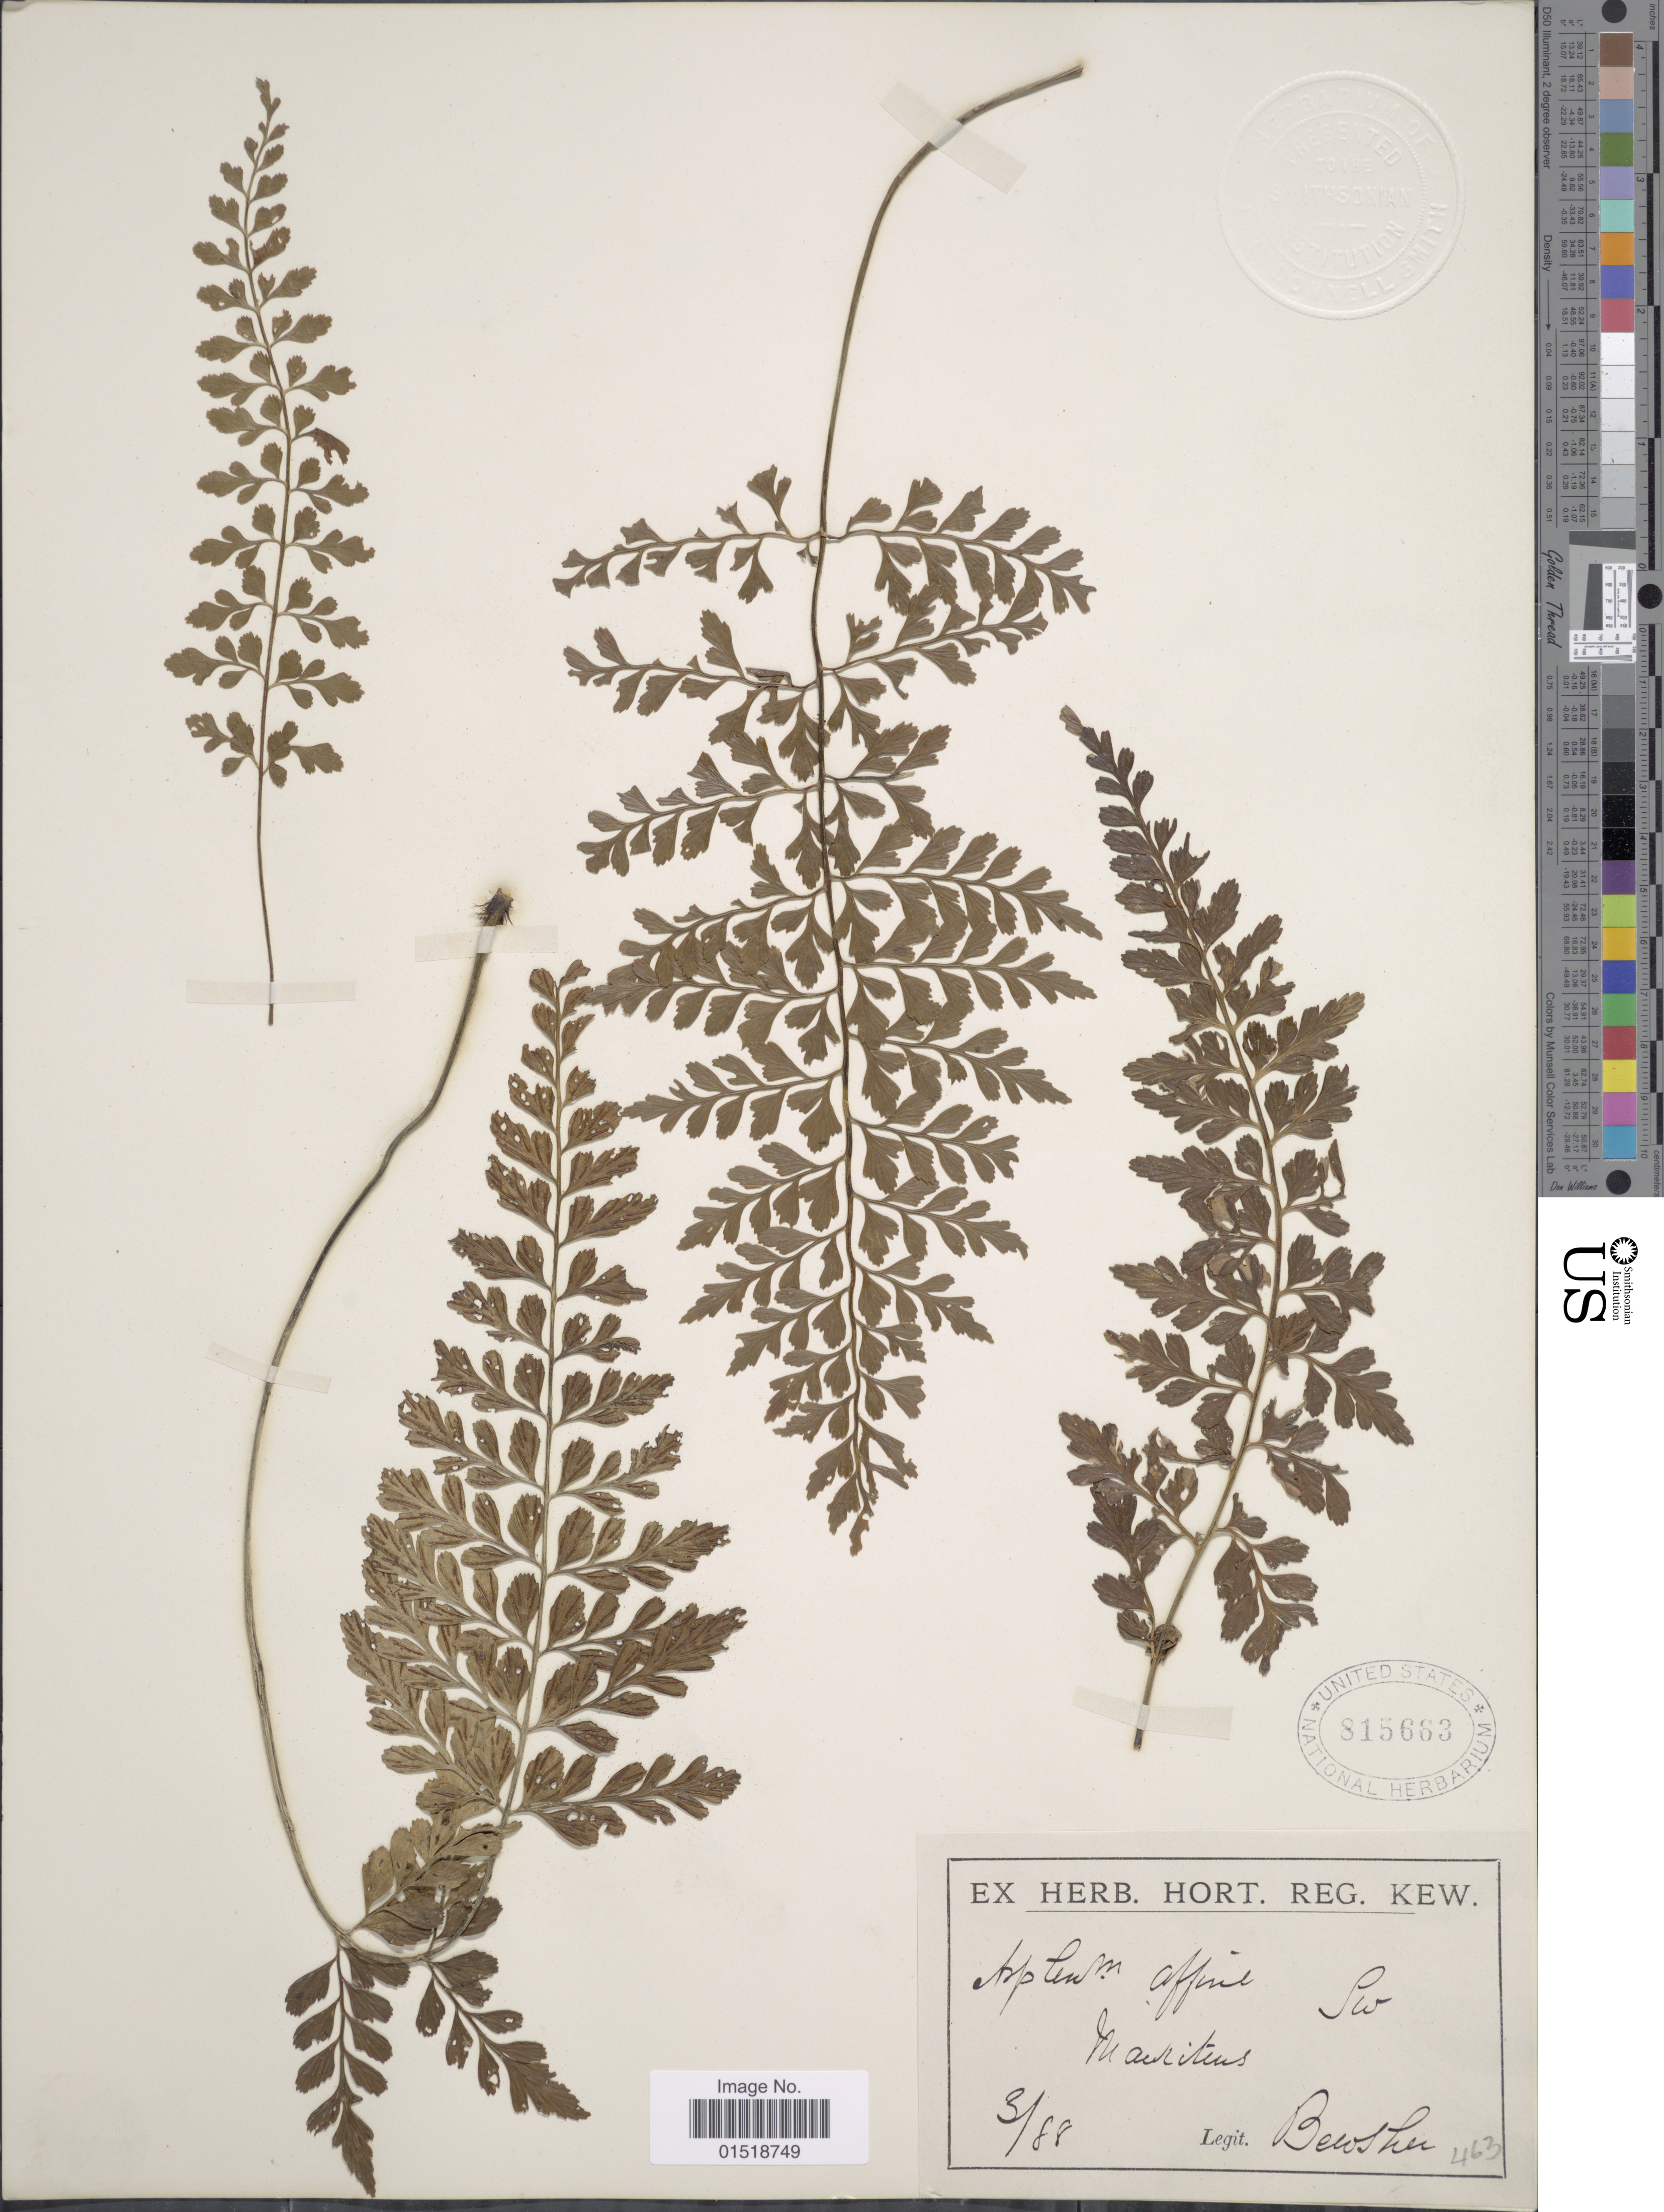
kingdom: Plantae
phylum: Tracheophyta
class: Polypodiopsida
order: Polypodiales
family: Aspleniaceae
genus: Asplenium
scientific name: Asplenium affine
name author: Sw.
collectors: C. Bewsher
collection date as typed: Transcribed d/m/y: /3/88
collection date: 1888-03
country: Mauritius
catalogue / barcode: US 815663